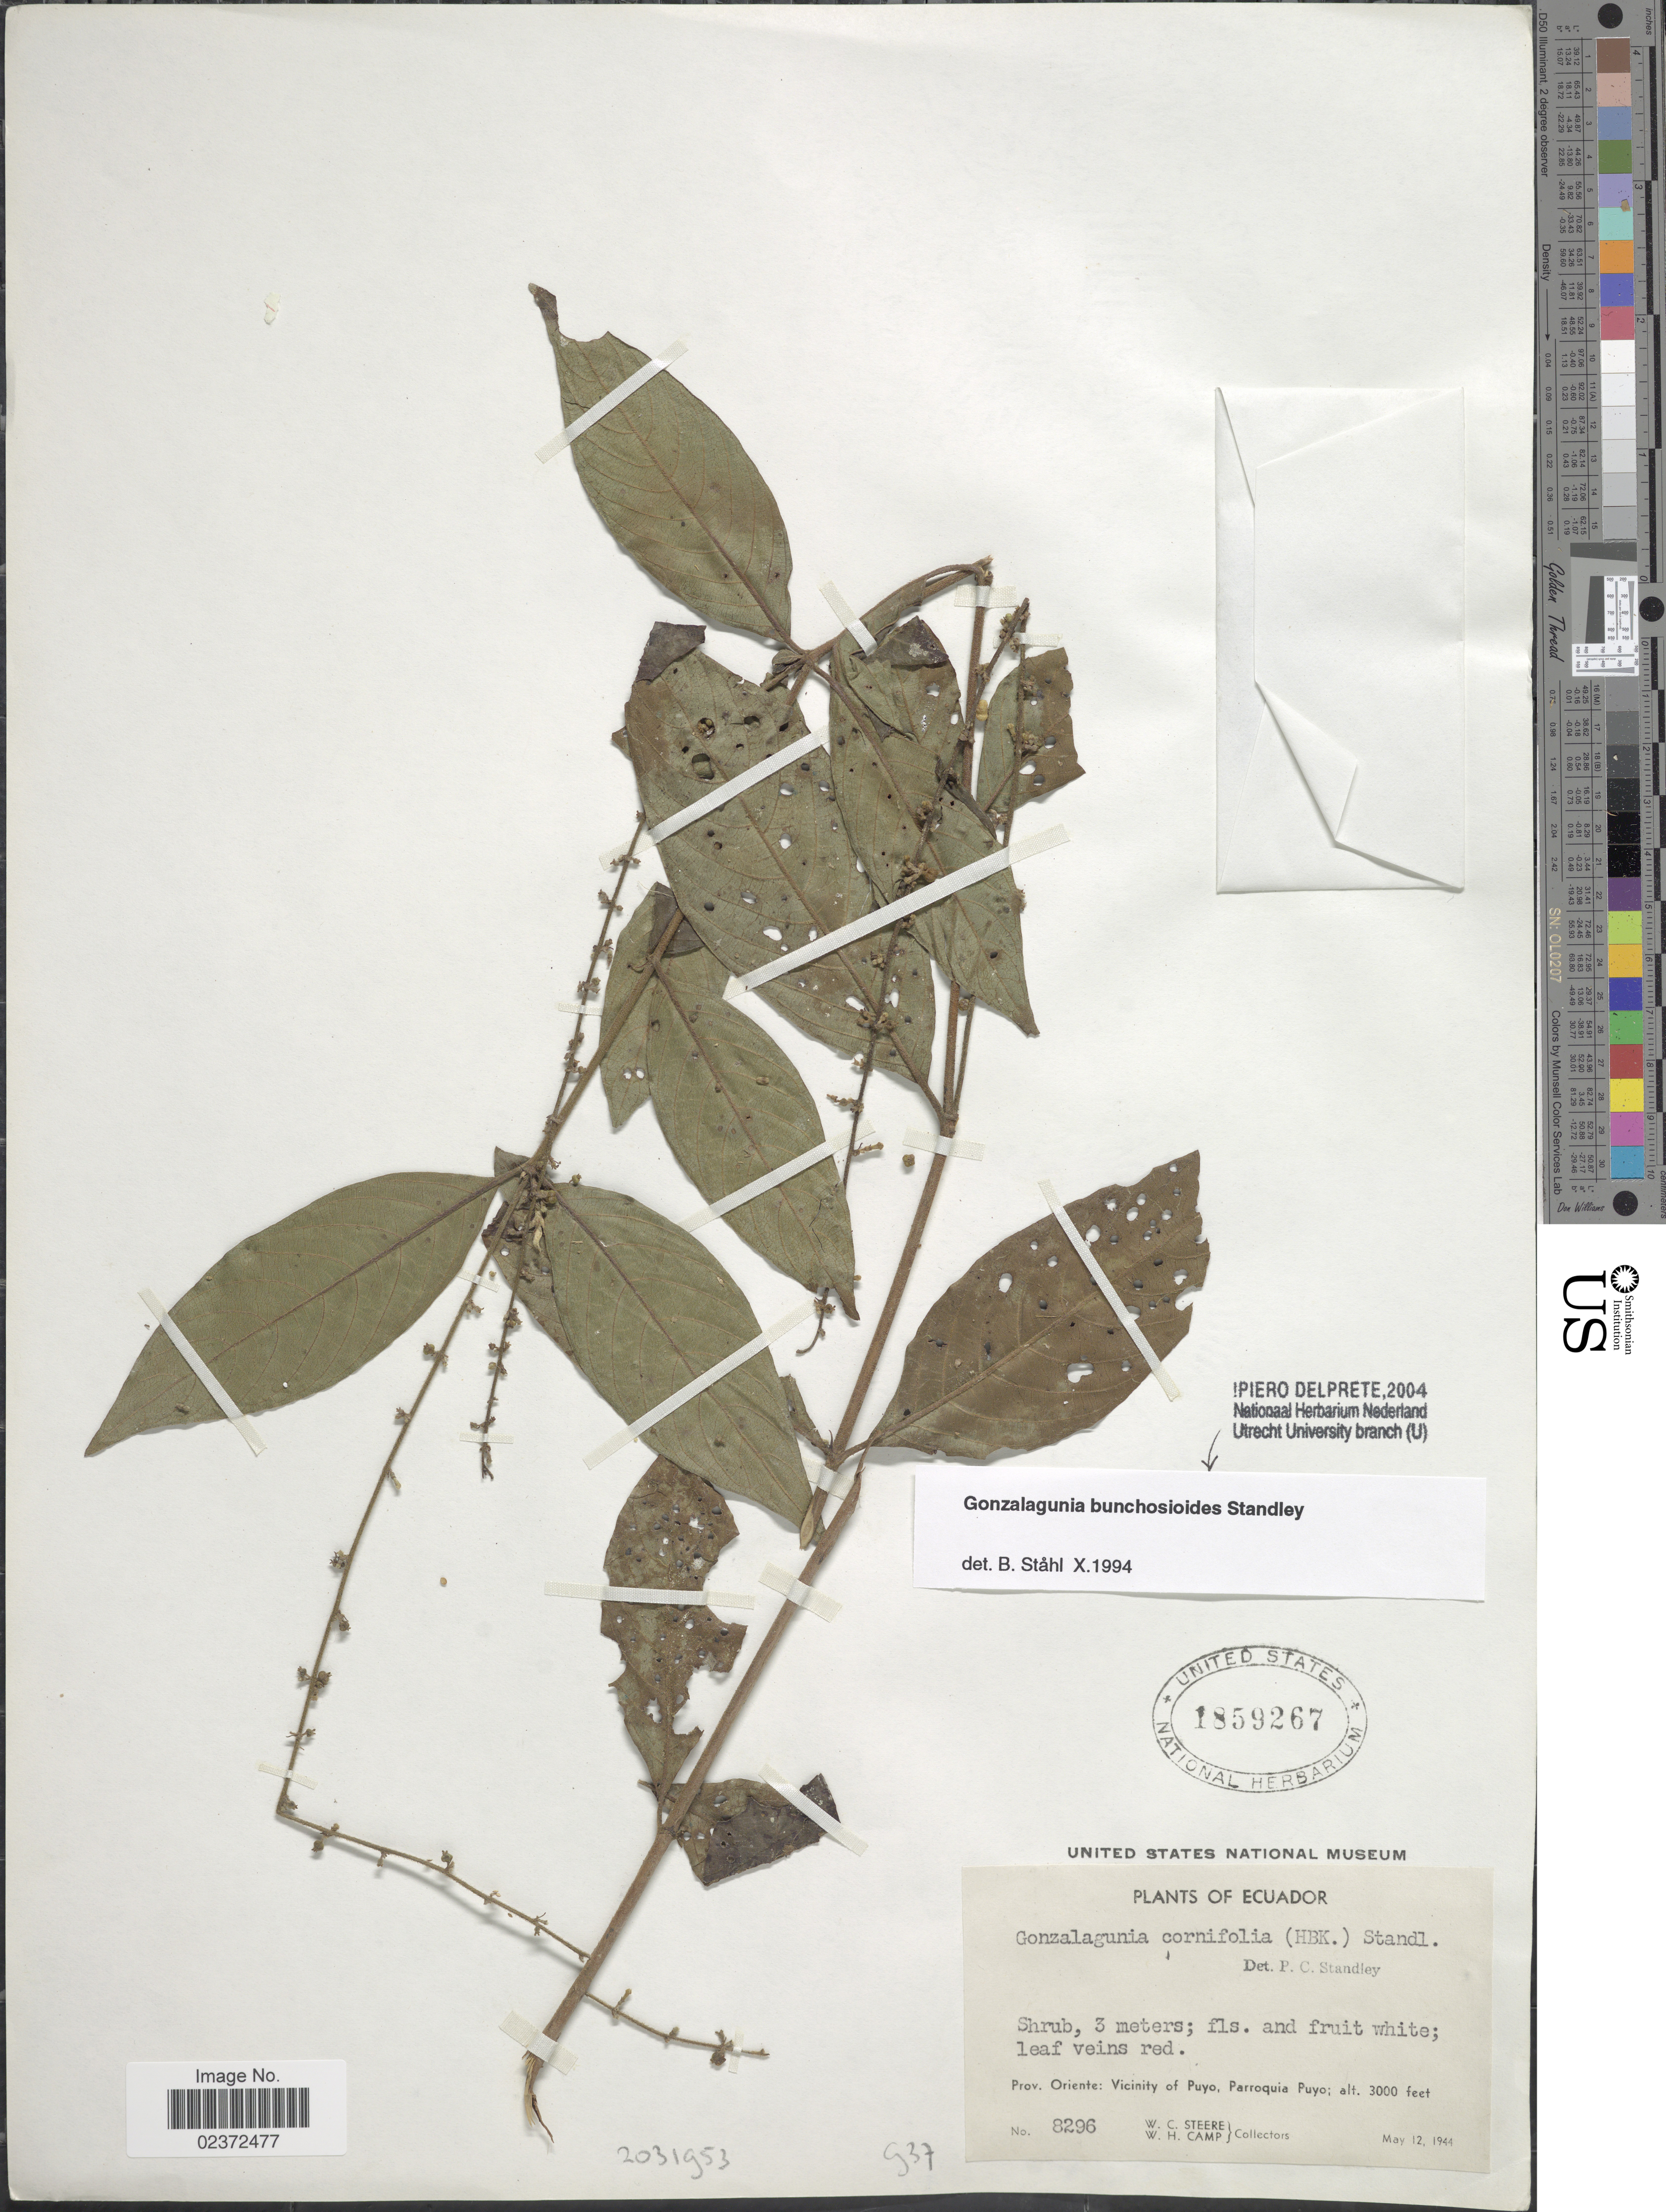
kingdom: Plantae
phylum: Tracheophyta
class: Magnoliopsida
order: Gentianales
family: Rubiaceae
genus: Gonzalagunia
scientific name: Gonzalagunia bunchosioides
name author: Standl.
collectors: W. C. Steere & W. H. Camp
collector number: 8296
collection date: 1944-05-12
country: Ecuador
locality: Prov. Oriente: Vicinity of Puyo, Parroquia Puyo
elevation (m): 914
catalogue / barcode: US 1859267